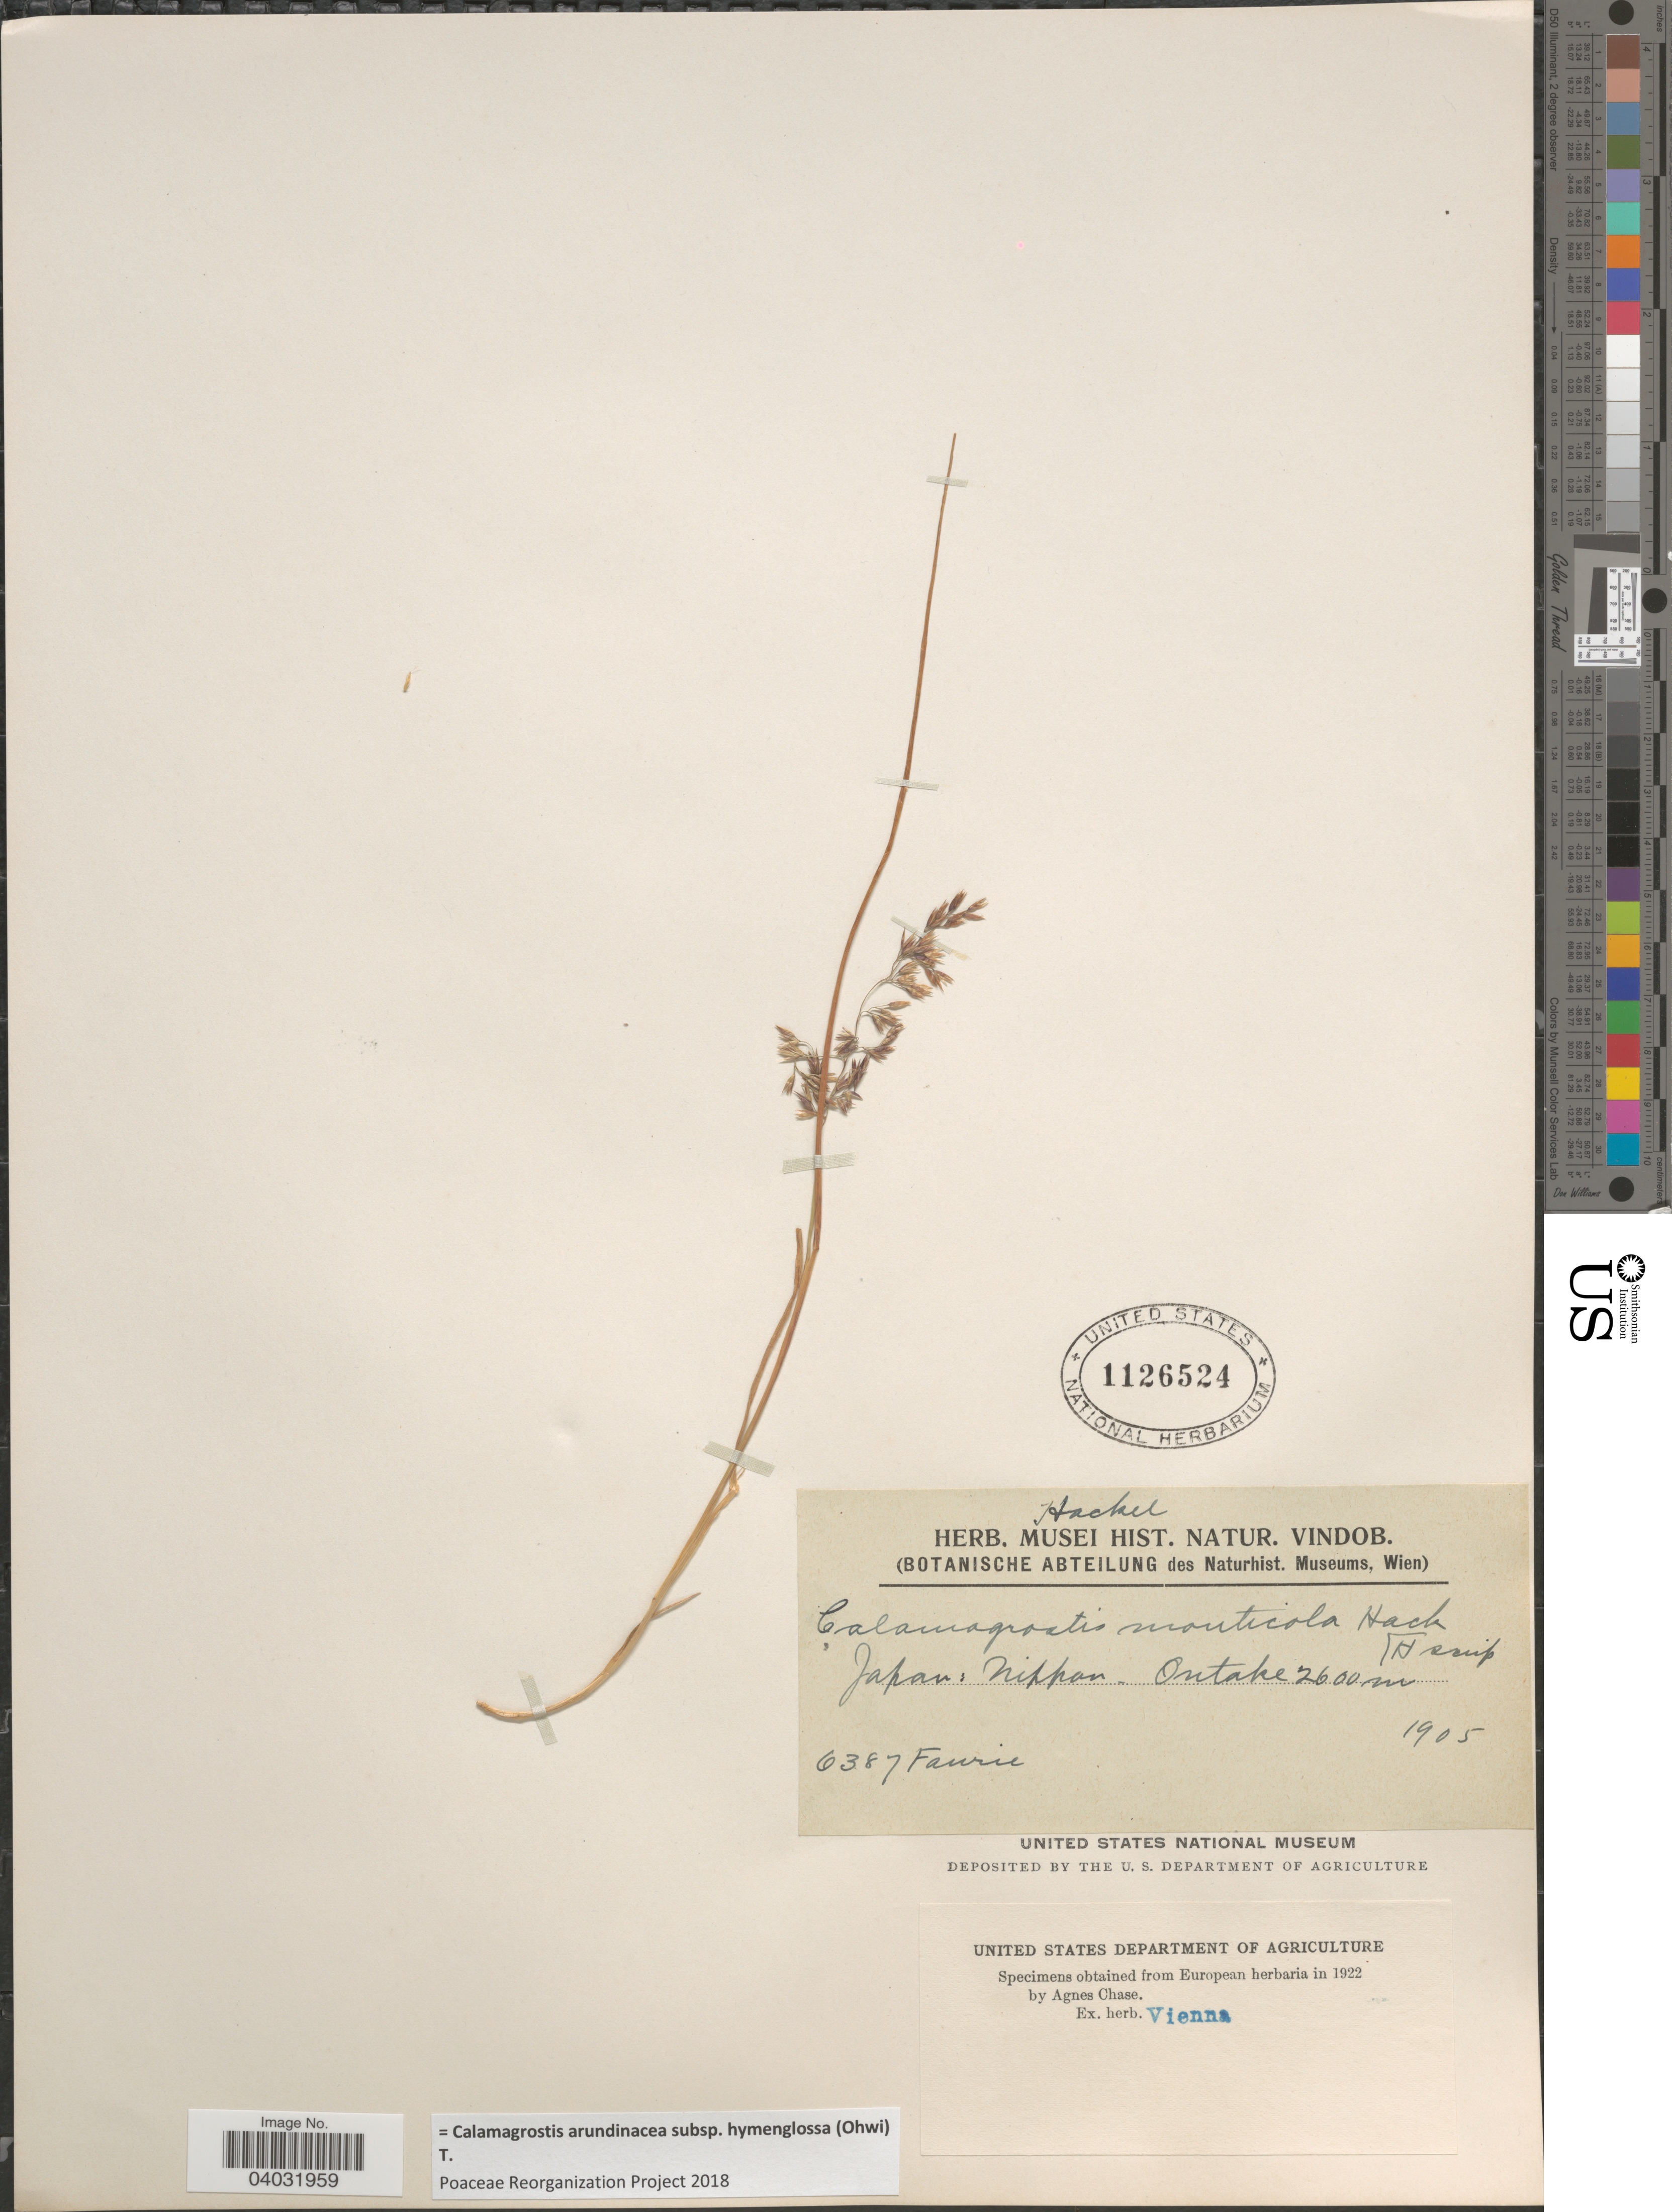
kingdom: Plantae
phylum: Tracheophyta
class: Liliopsida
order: Poales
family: Poaceae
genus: Calamagrostis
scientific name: Calamagrostis arundinacea subsp. hymenoglossa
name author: (Ohwi) T. Koyama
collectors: -. Faurie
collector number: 6387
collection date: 1905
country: Japan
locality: Nippon. Ontake.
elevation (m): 2600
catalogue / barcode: US 116524